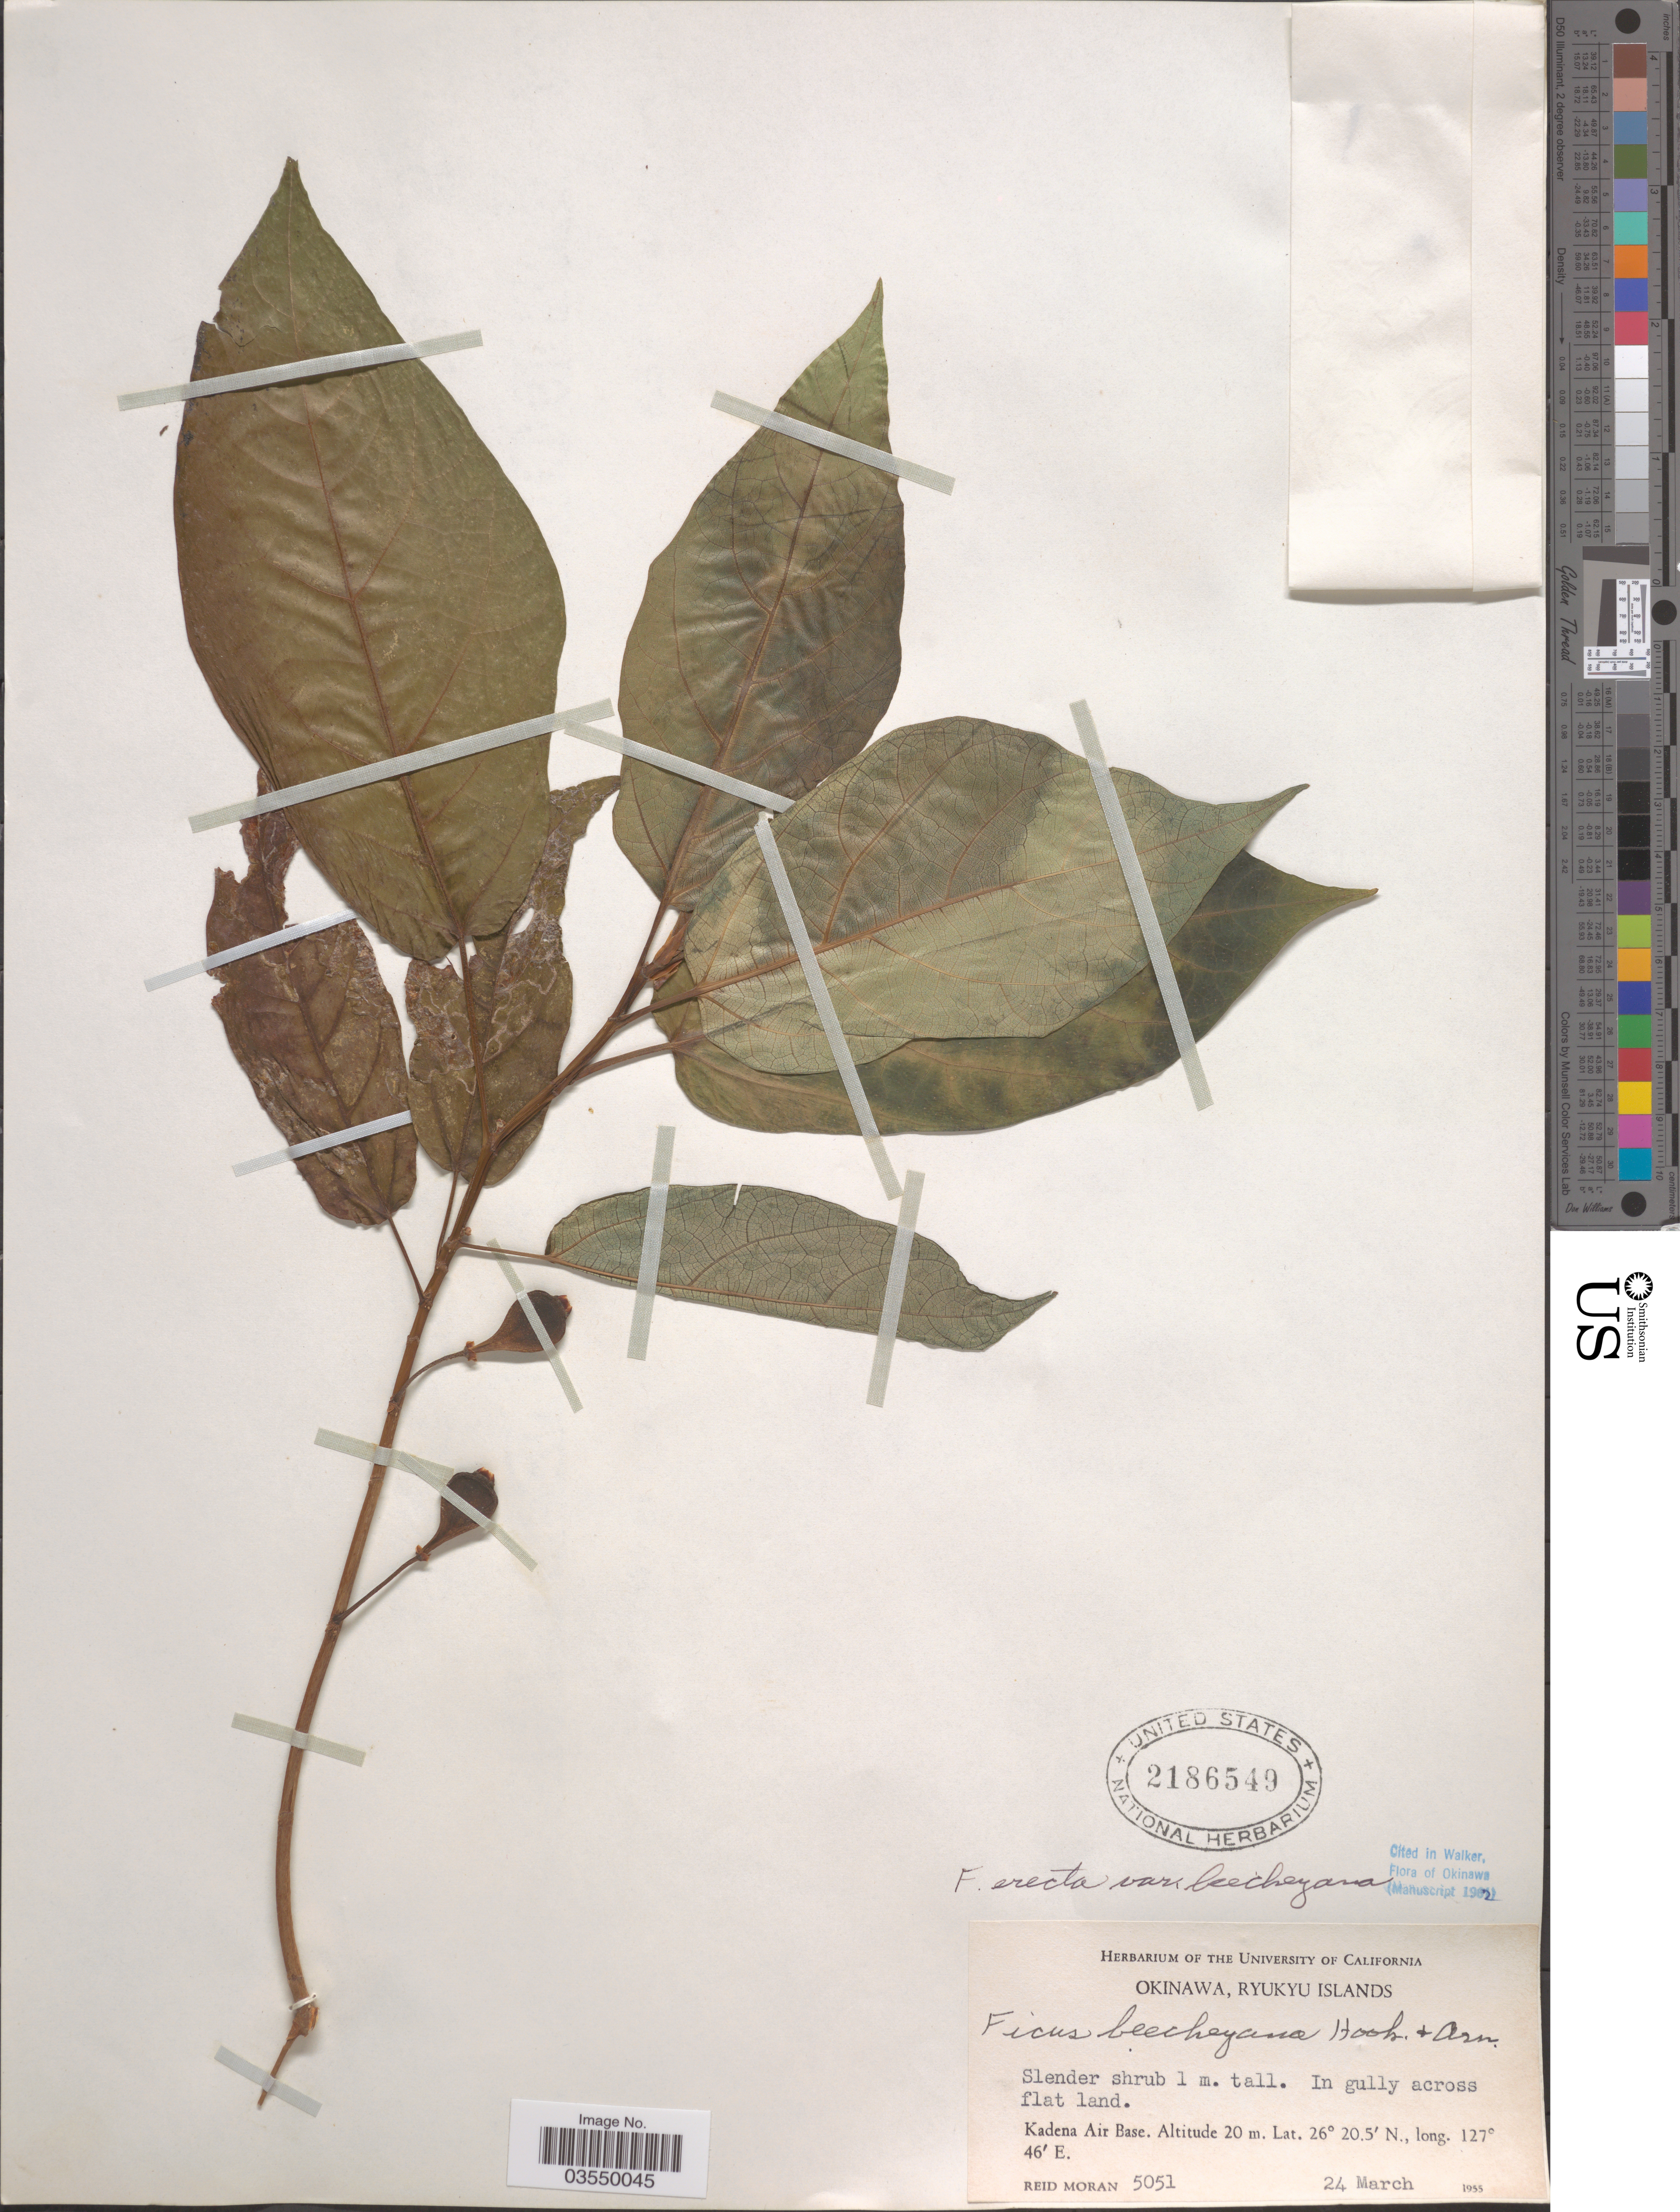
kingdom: Plantae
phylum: Tracheophyta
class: Magnoliopsida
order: Rosales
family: Moraceae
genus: Ficus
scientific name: Ficus erecta var. beecheyana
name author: (Hook. & Arn.) King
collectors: R. Moran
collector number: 5051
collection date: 1955-03-24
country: Japan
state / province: Okinawa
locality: Ryukyu Islands. Kadena Air Base.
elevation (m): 20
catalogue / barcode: US 2186549